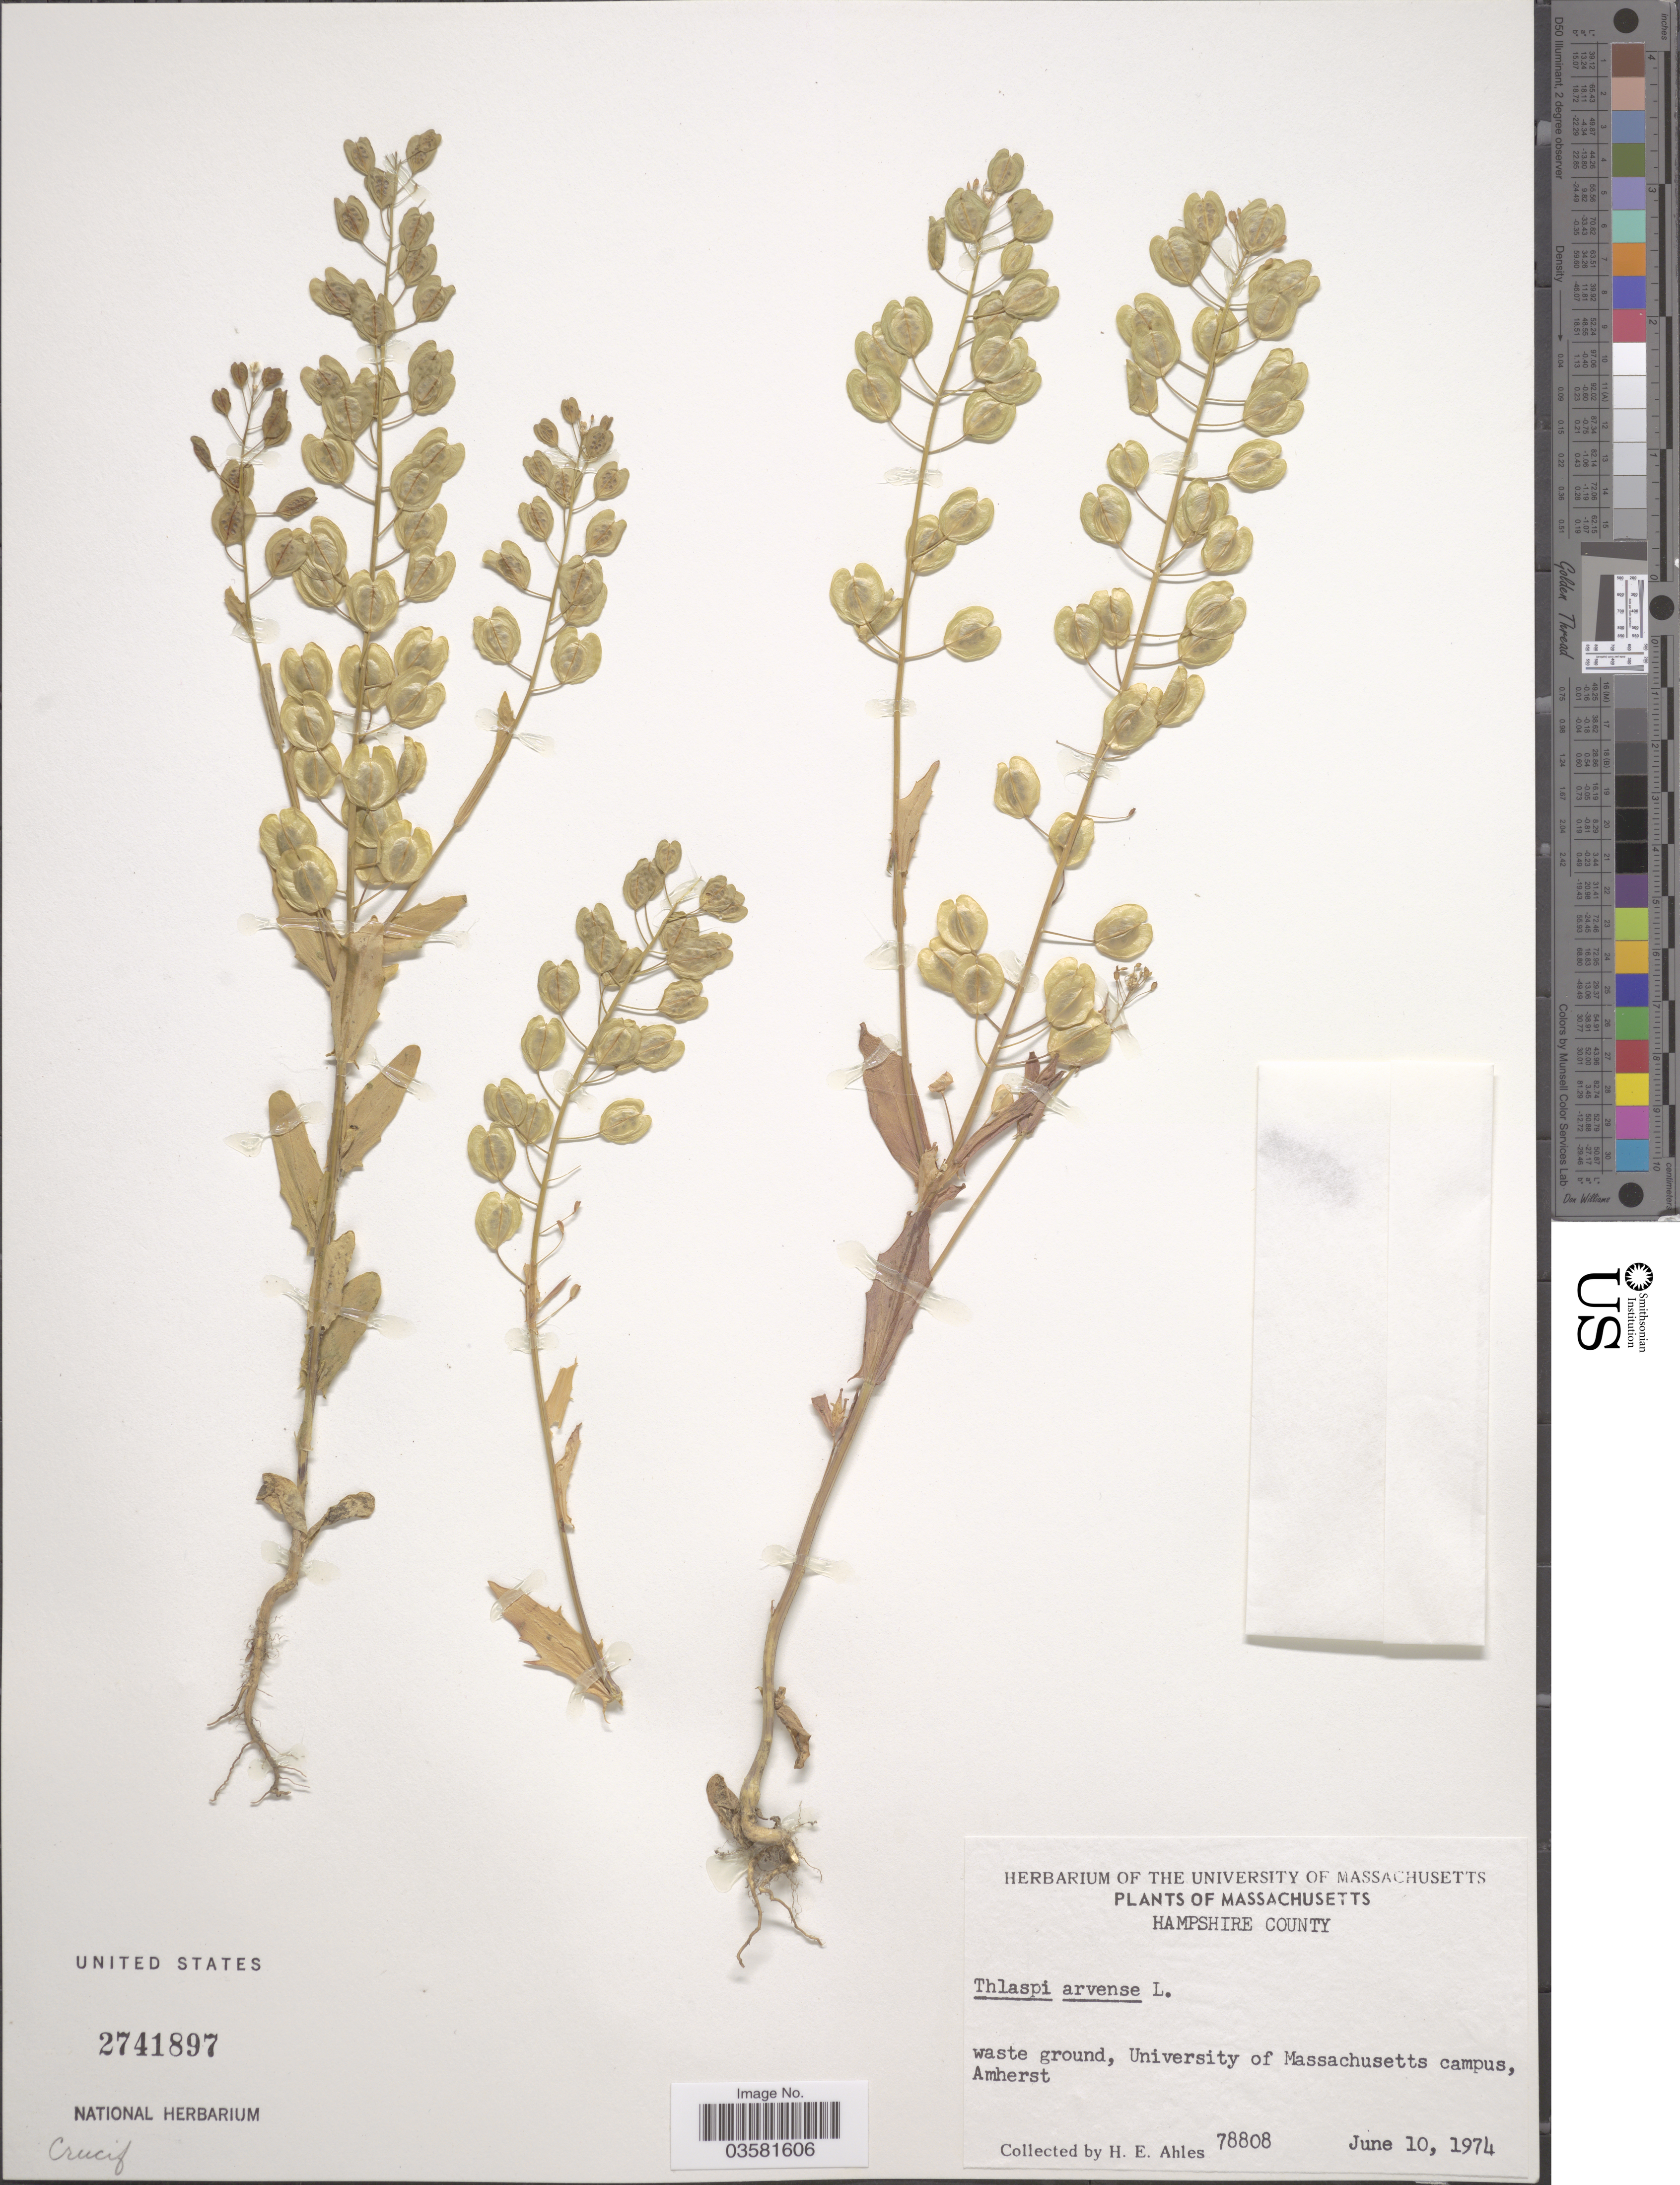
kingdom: Plantae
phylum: Tracheophyta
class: Magnoliopsida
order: Brassicales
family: Brassicaceae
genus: Thlaspi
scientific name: Thlaspi arvense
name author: L.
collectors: H. E. Ahles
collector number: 78808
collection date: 1974-06-10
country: United States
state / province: Massachusetts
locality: Hampshire County. University of Massachusetts campus, Amherst.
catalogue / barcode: US 2741897